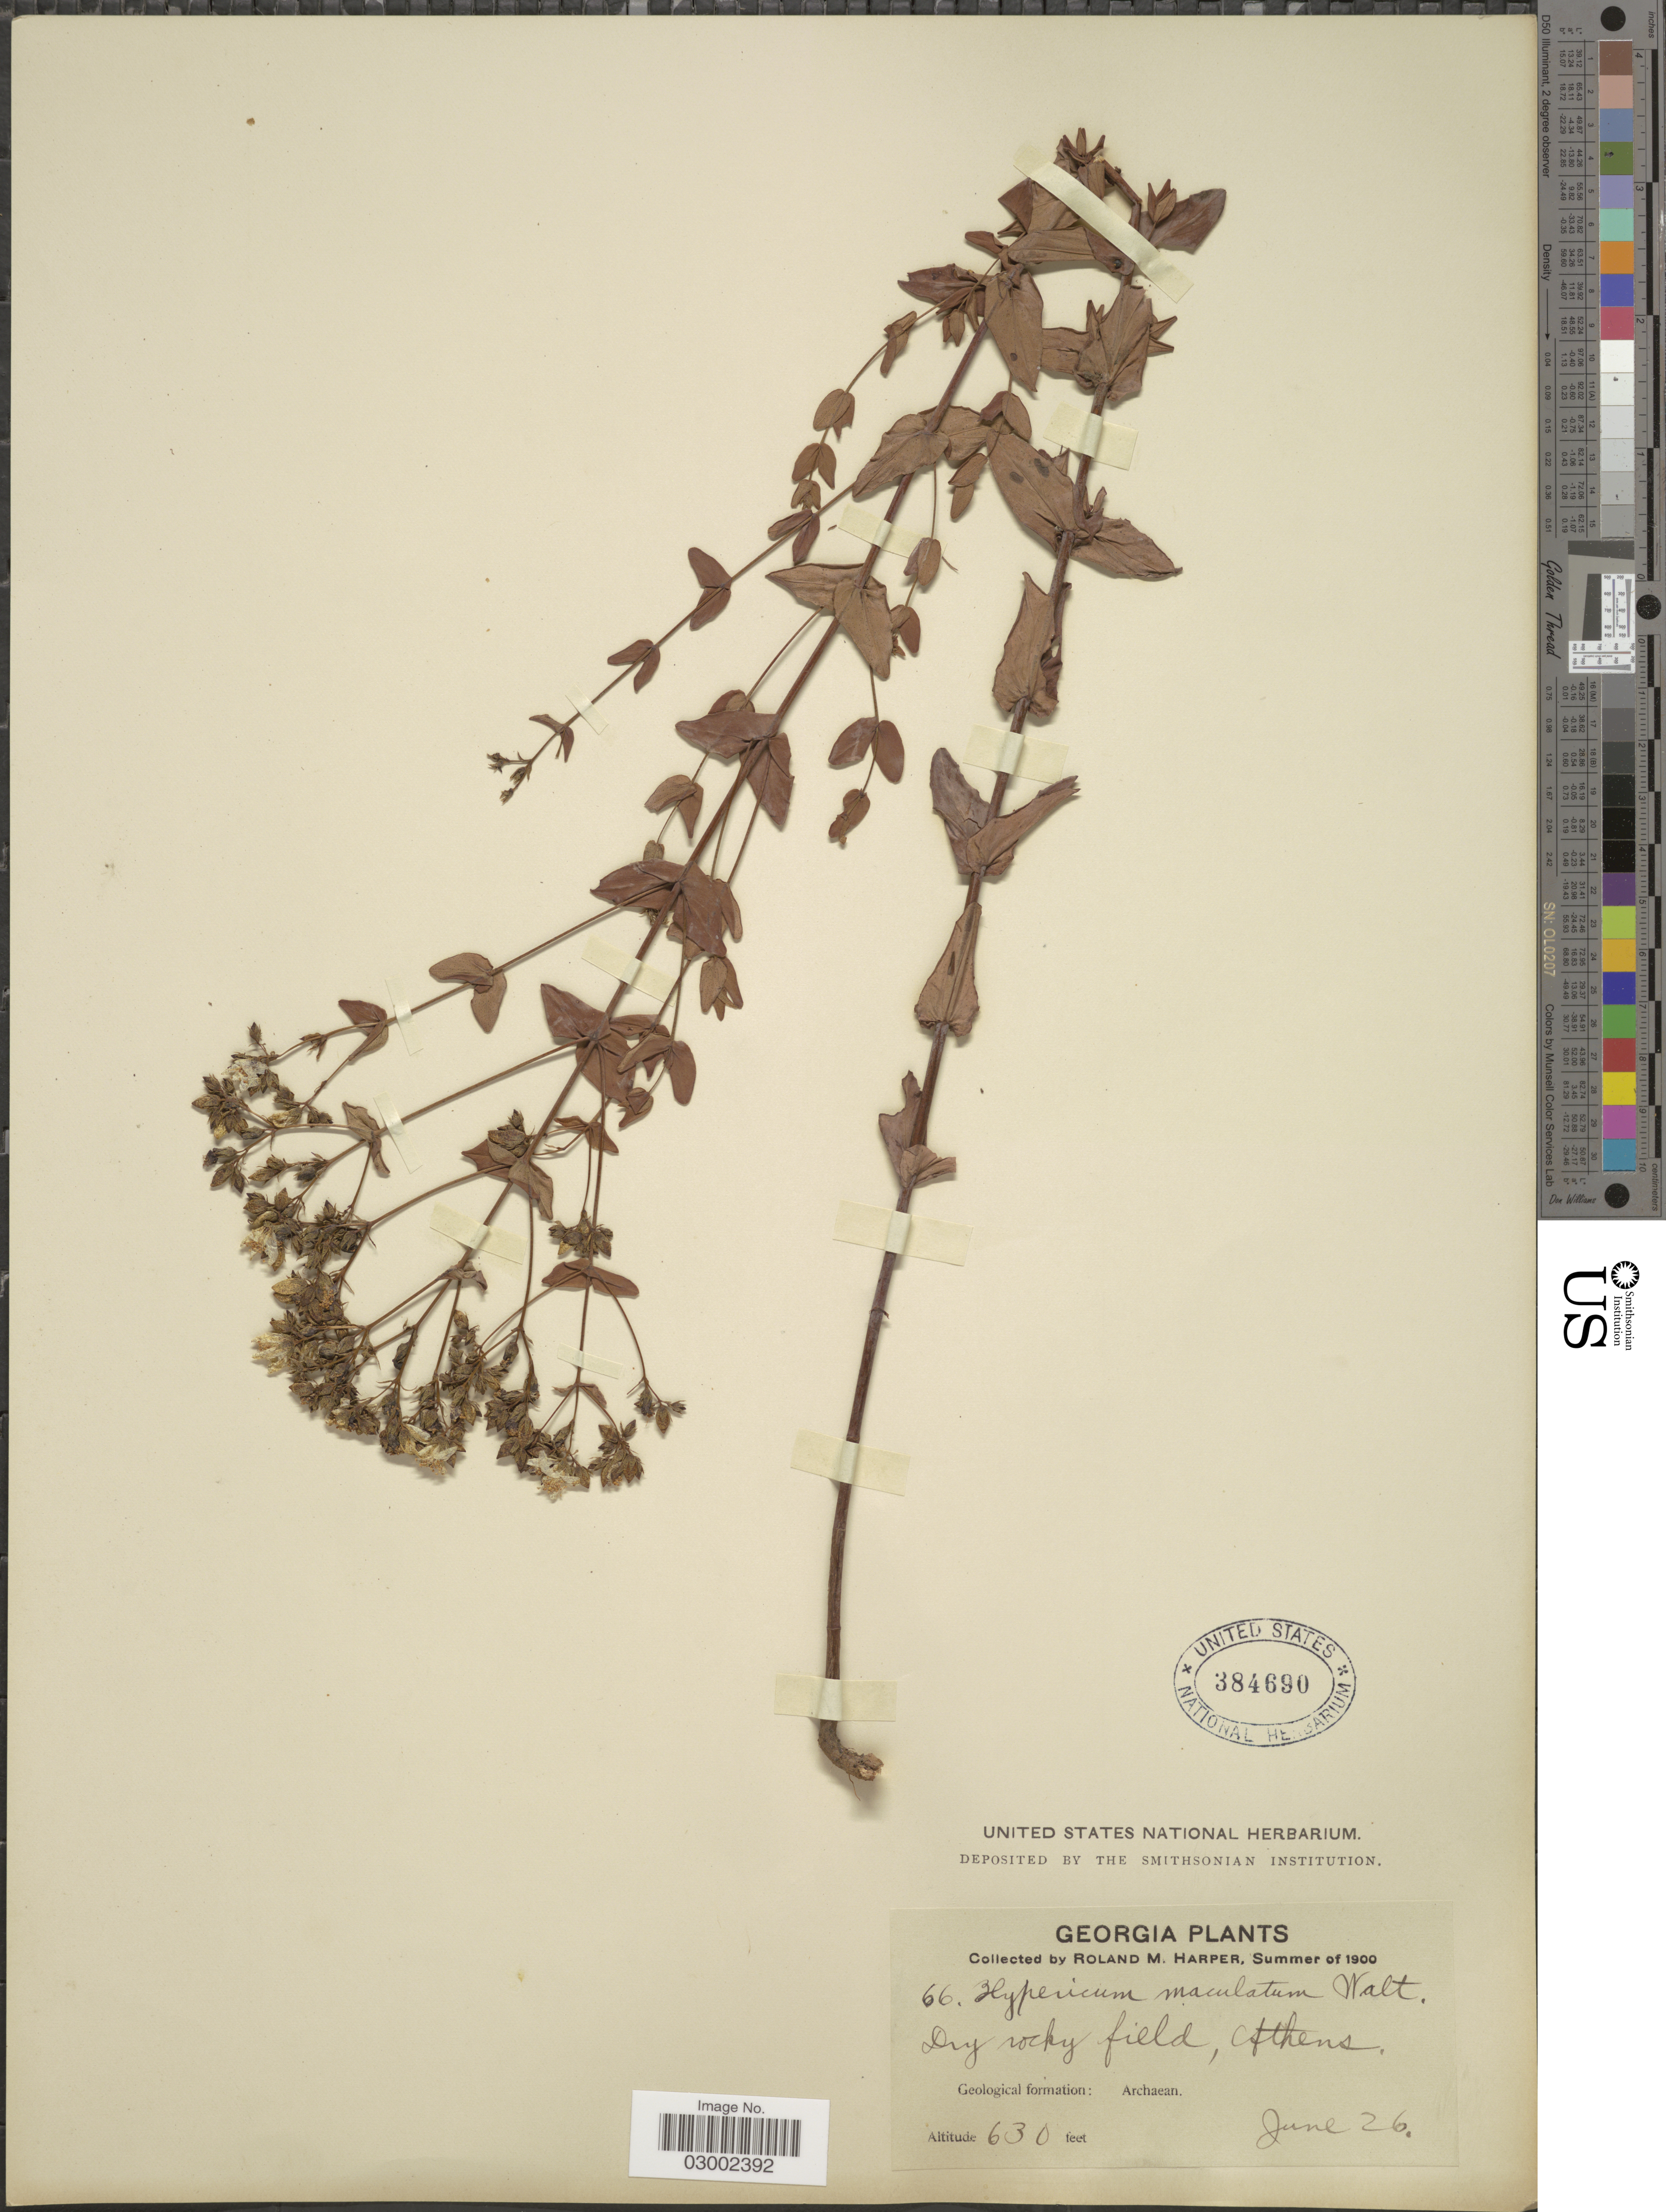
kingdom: Plantae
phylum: Tracheophyta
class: Magnoliopsida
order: Malpighiales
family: Hypericaceae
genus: Hypericum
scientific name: Hypericum punctatum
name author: Lam.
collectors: R. M. Harper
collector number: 66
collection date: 1900-06-26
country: United States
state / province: Georgia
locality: Athens. Geological formation: Archaean.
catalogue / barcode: US 384690